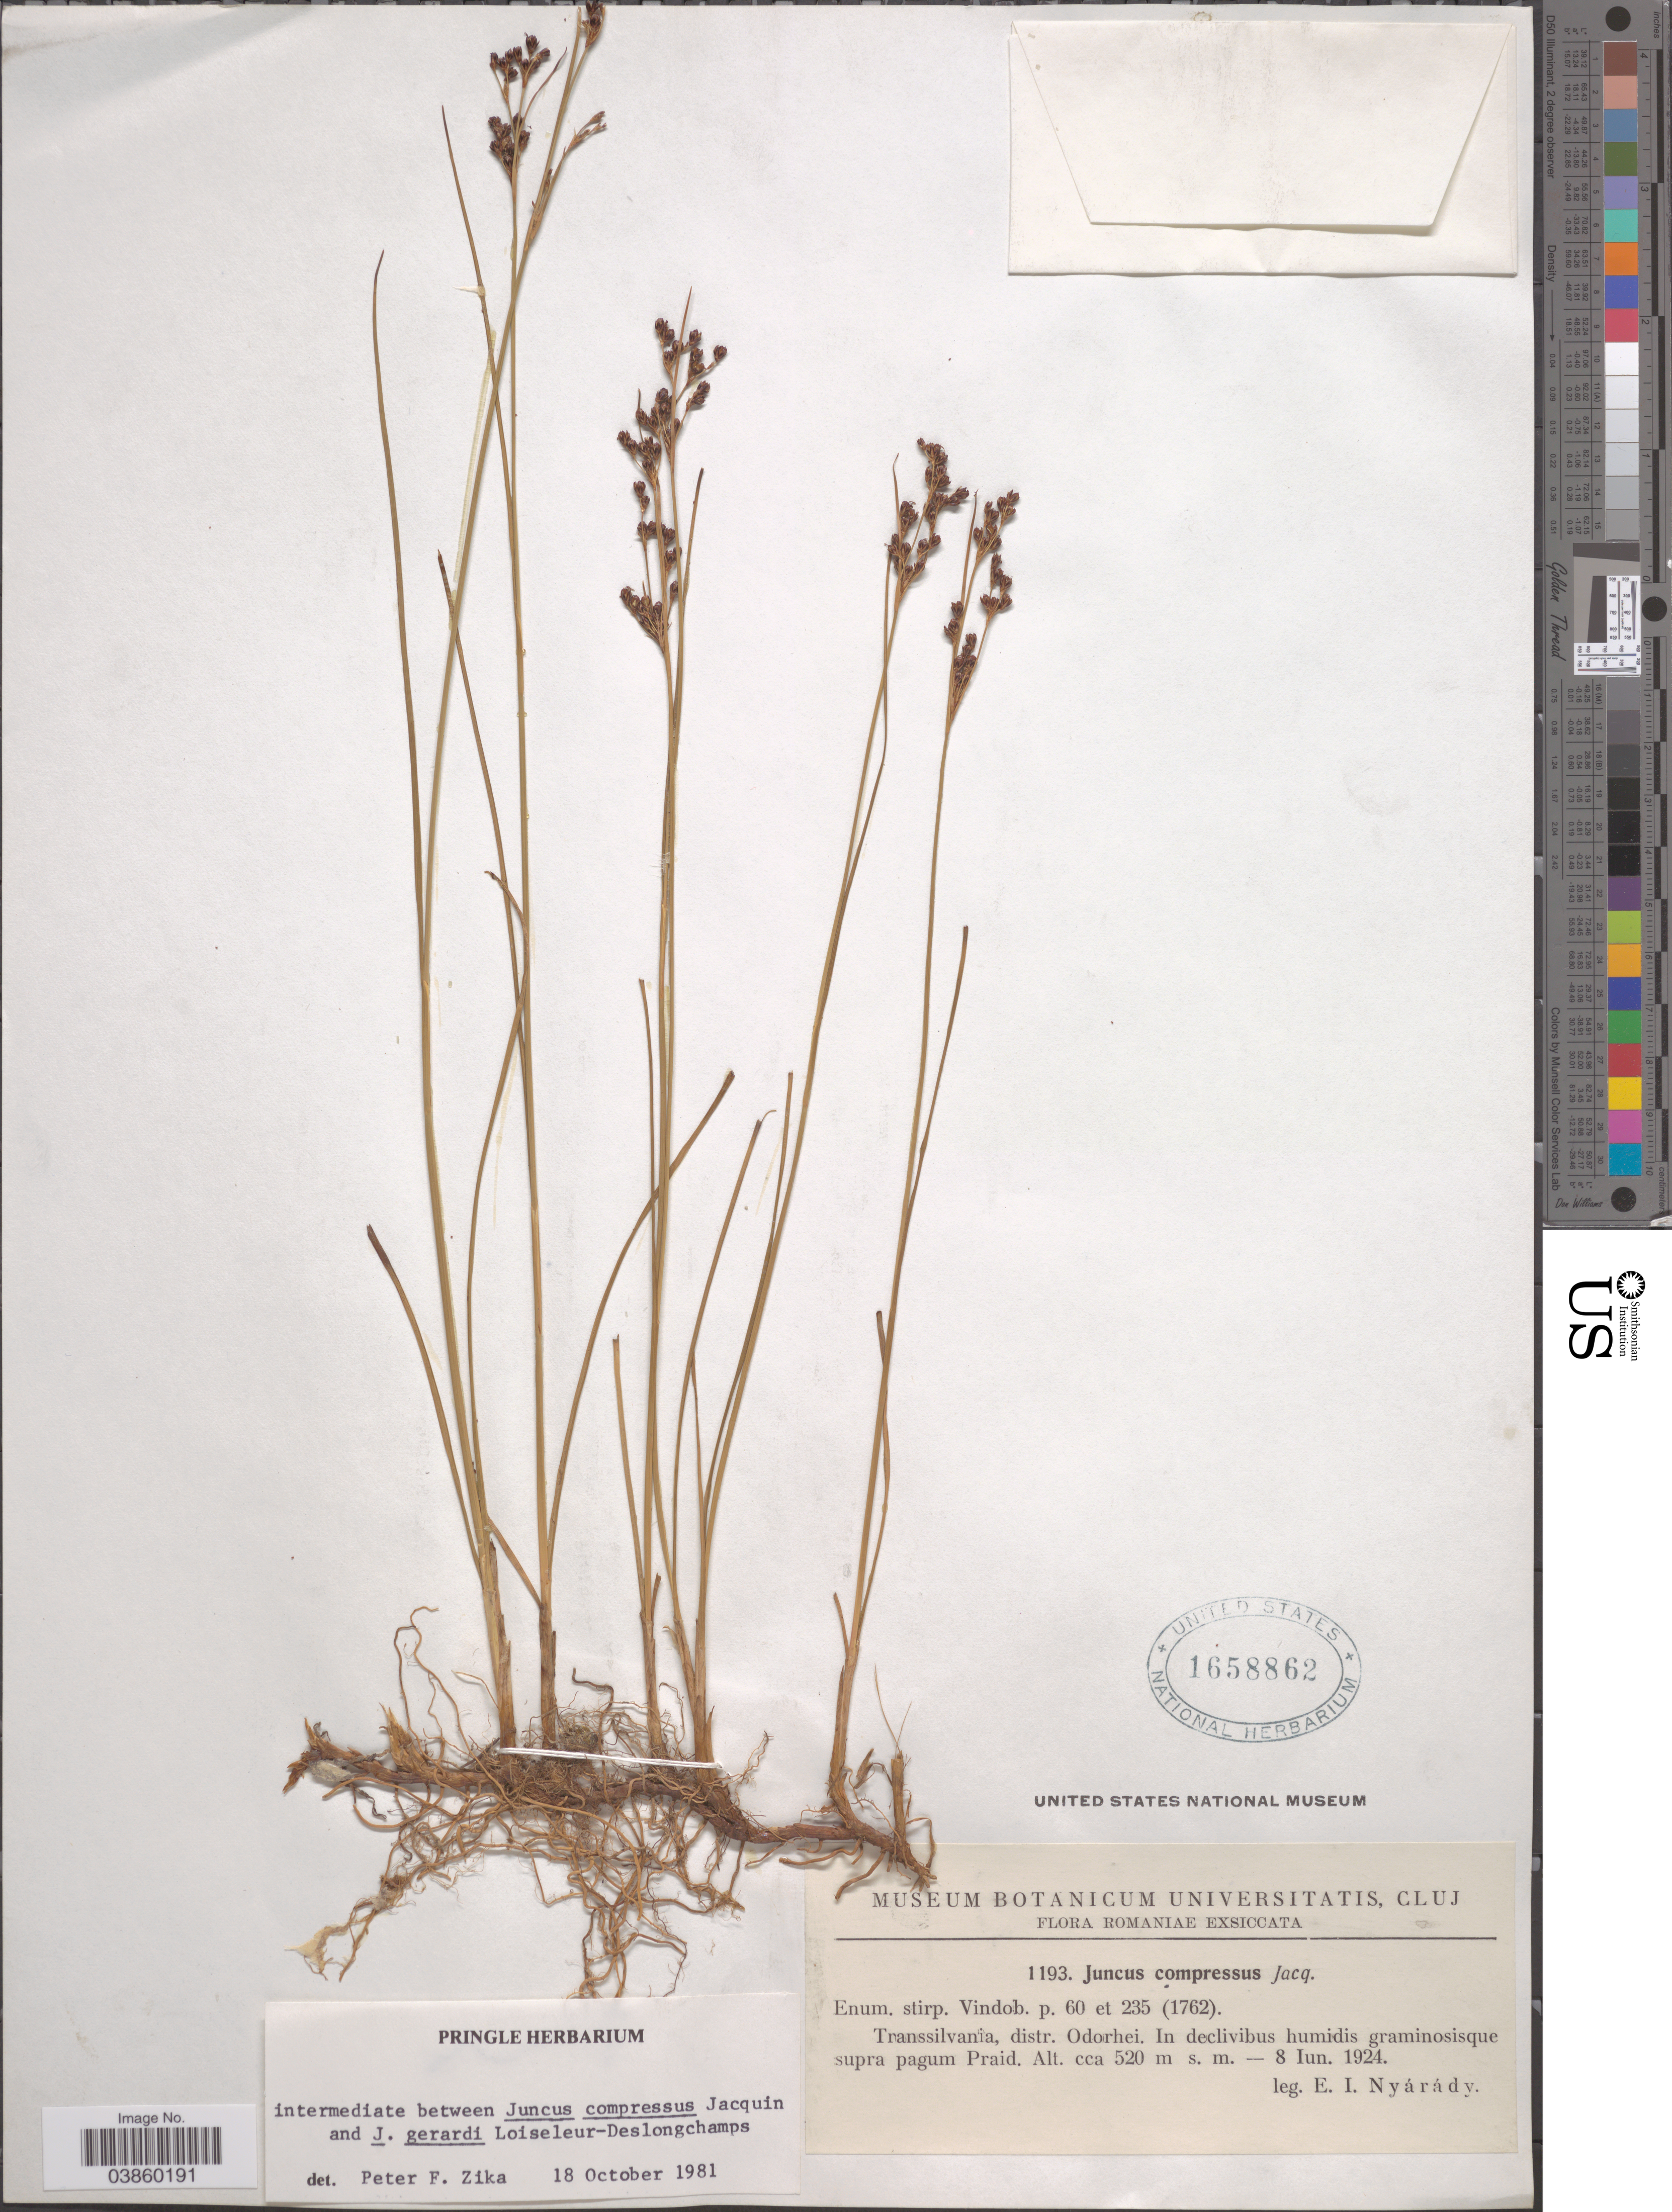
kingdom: Plantae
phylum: Tracheophyta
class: Liliopsida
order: Poales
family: Juncaceae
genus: Juncus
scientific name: Juncus compressus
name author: Jacq.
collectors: E. Nyárády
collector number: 1193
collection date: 1924-06-08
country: Romania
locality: Transsilvania, distr. Odorhei. In declivibus humidis graminosisque supra pagum Praid.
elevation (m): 520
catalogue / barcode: US 1658862